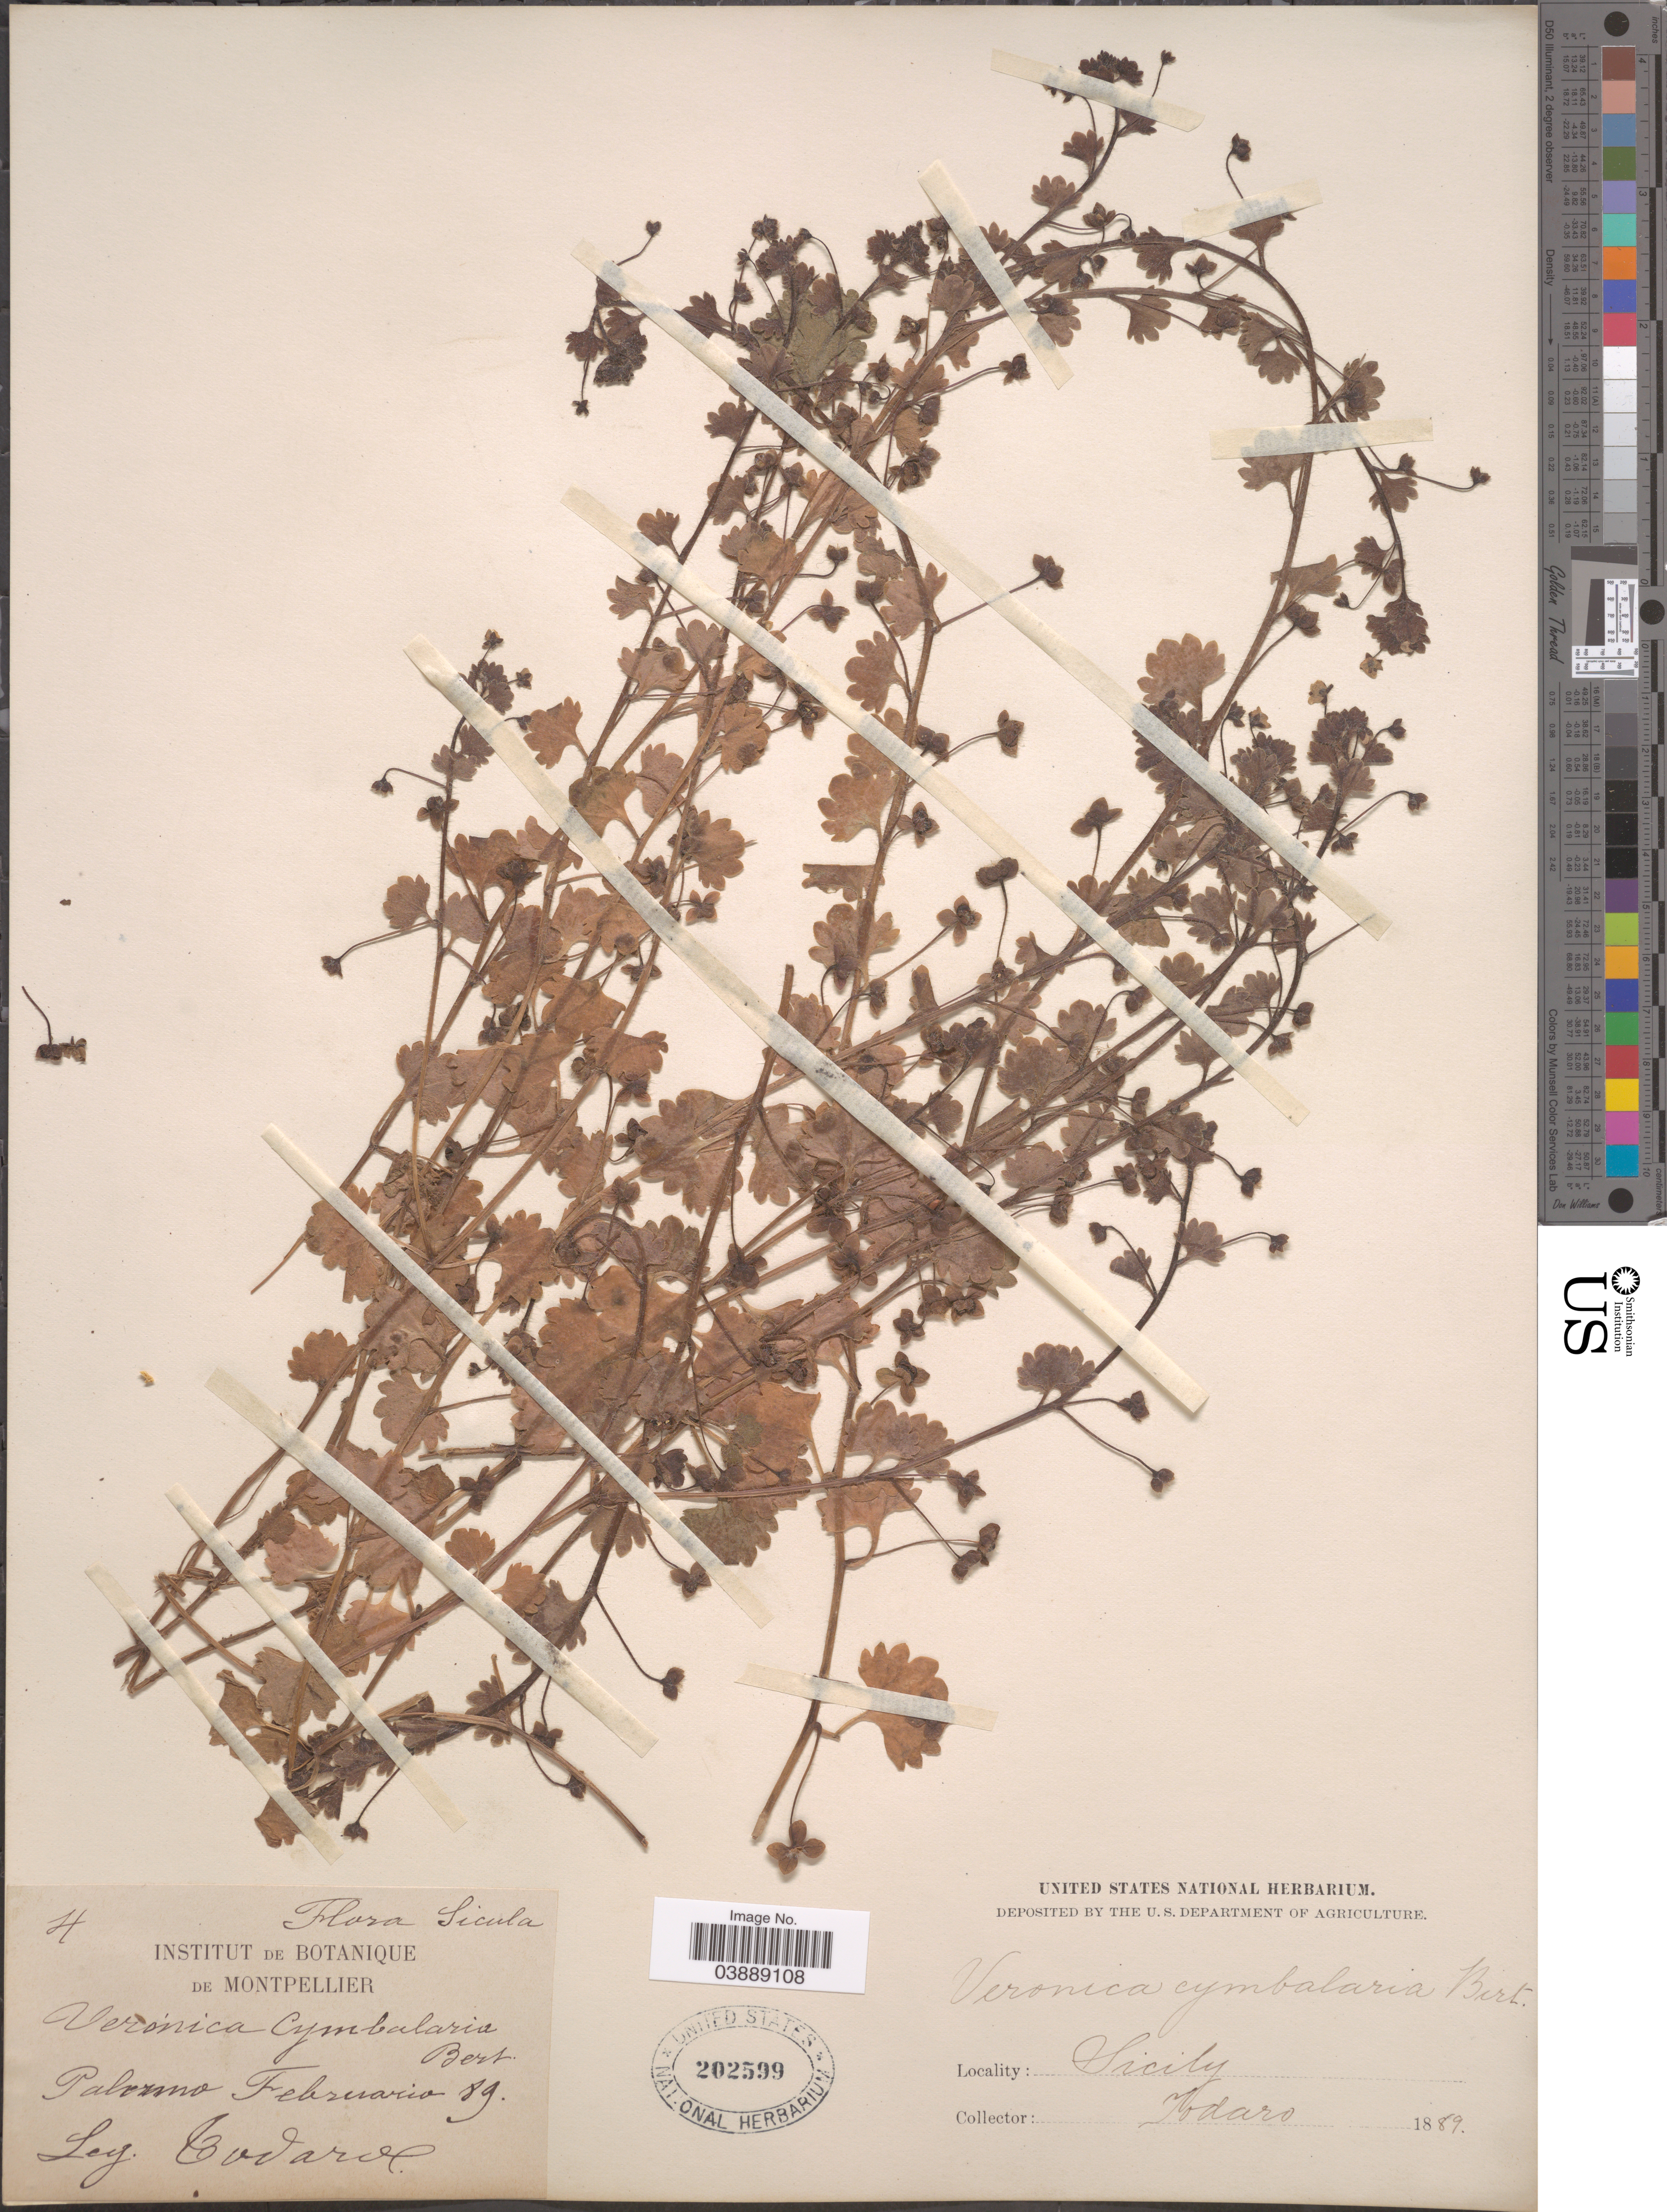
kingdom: Plantae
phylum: Tracheophyta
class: Magnoliopsida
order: Lamiales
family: Plantaginaceae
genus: Veronica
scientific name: Veronica cymbalaria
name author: M. Bodard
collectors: Todaro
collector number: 4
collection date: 1889-02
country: Italy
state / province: Siciliana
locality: Sicula. Palermo.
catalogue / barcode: US 202599